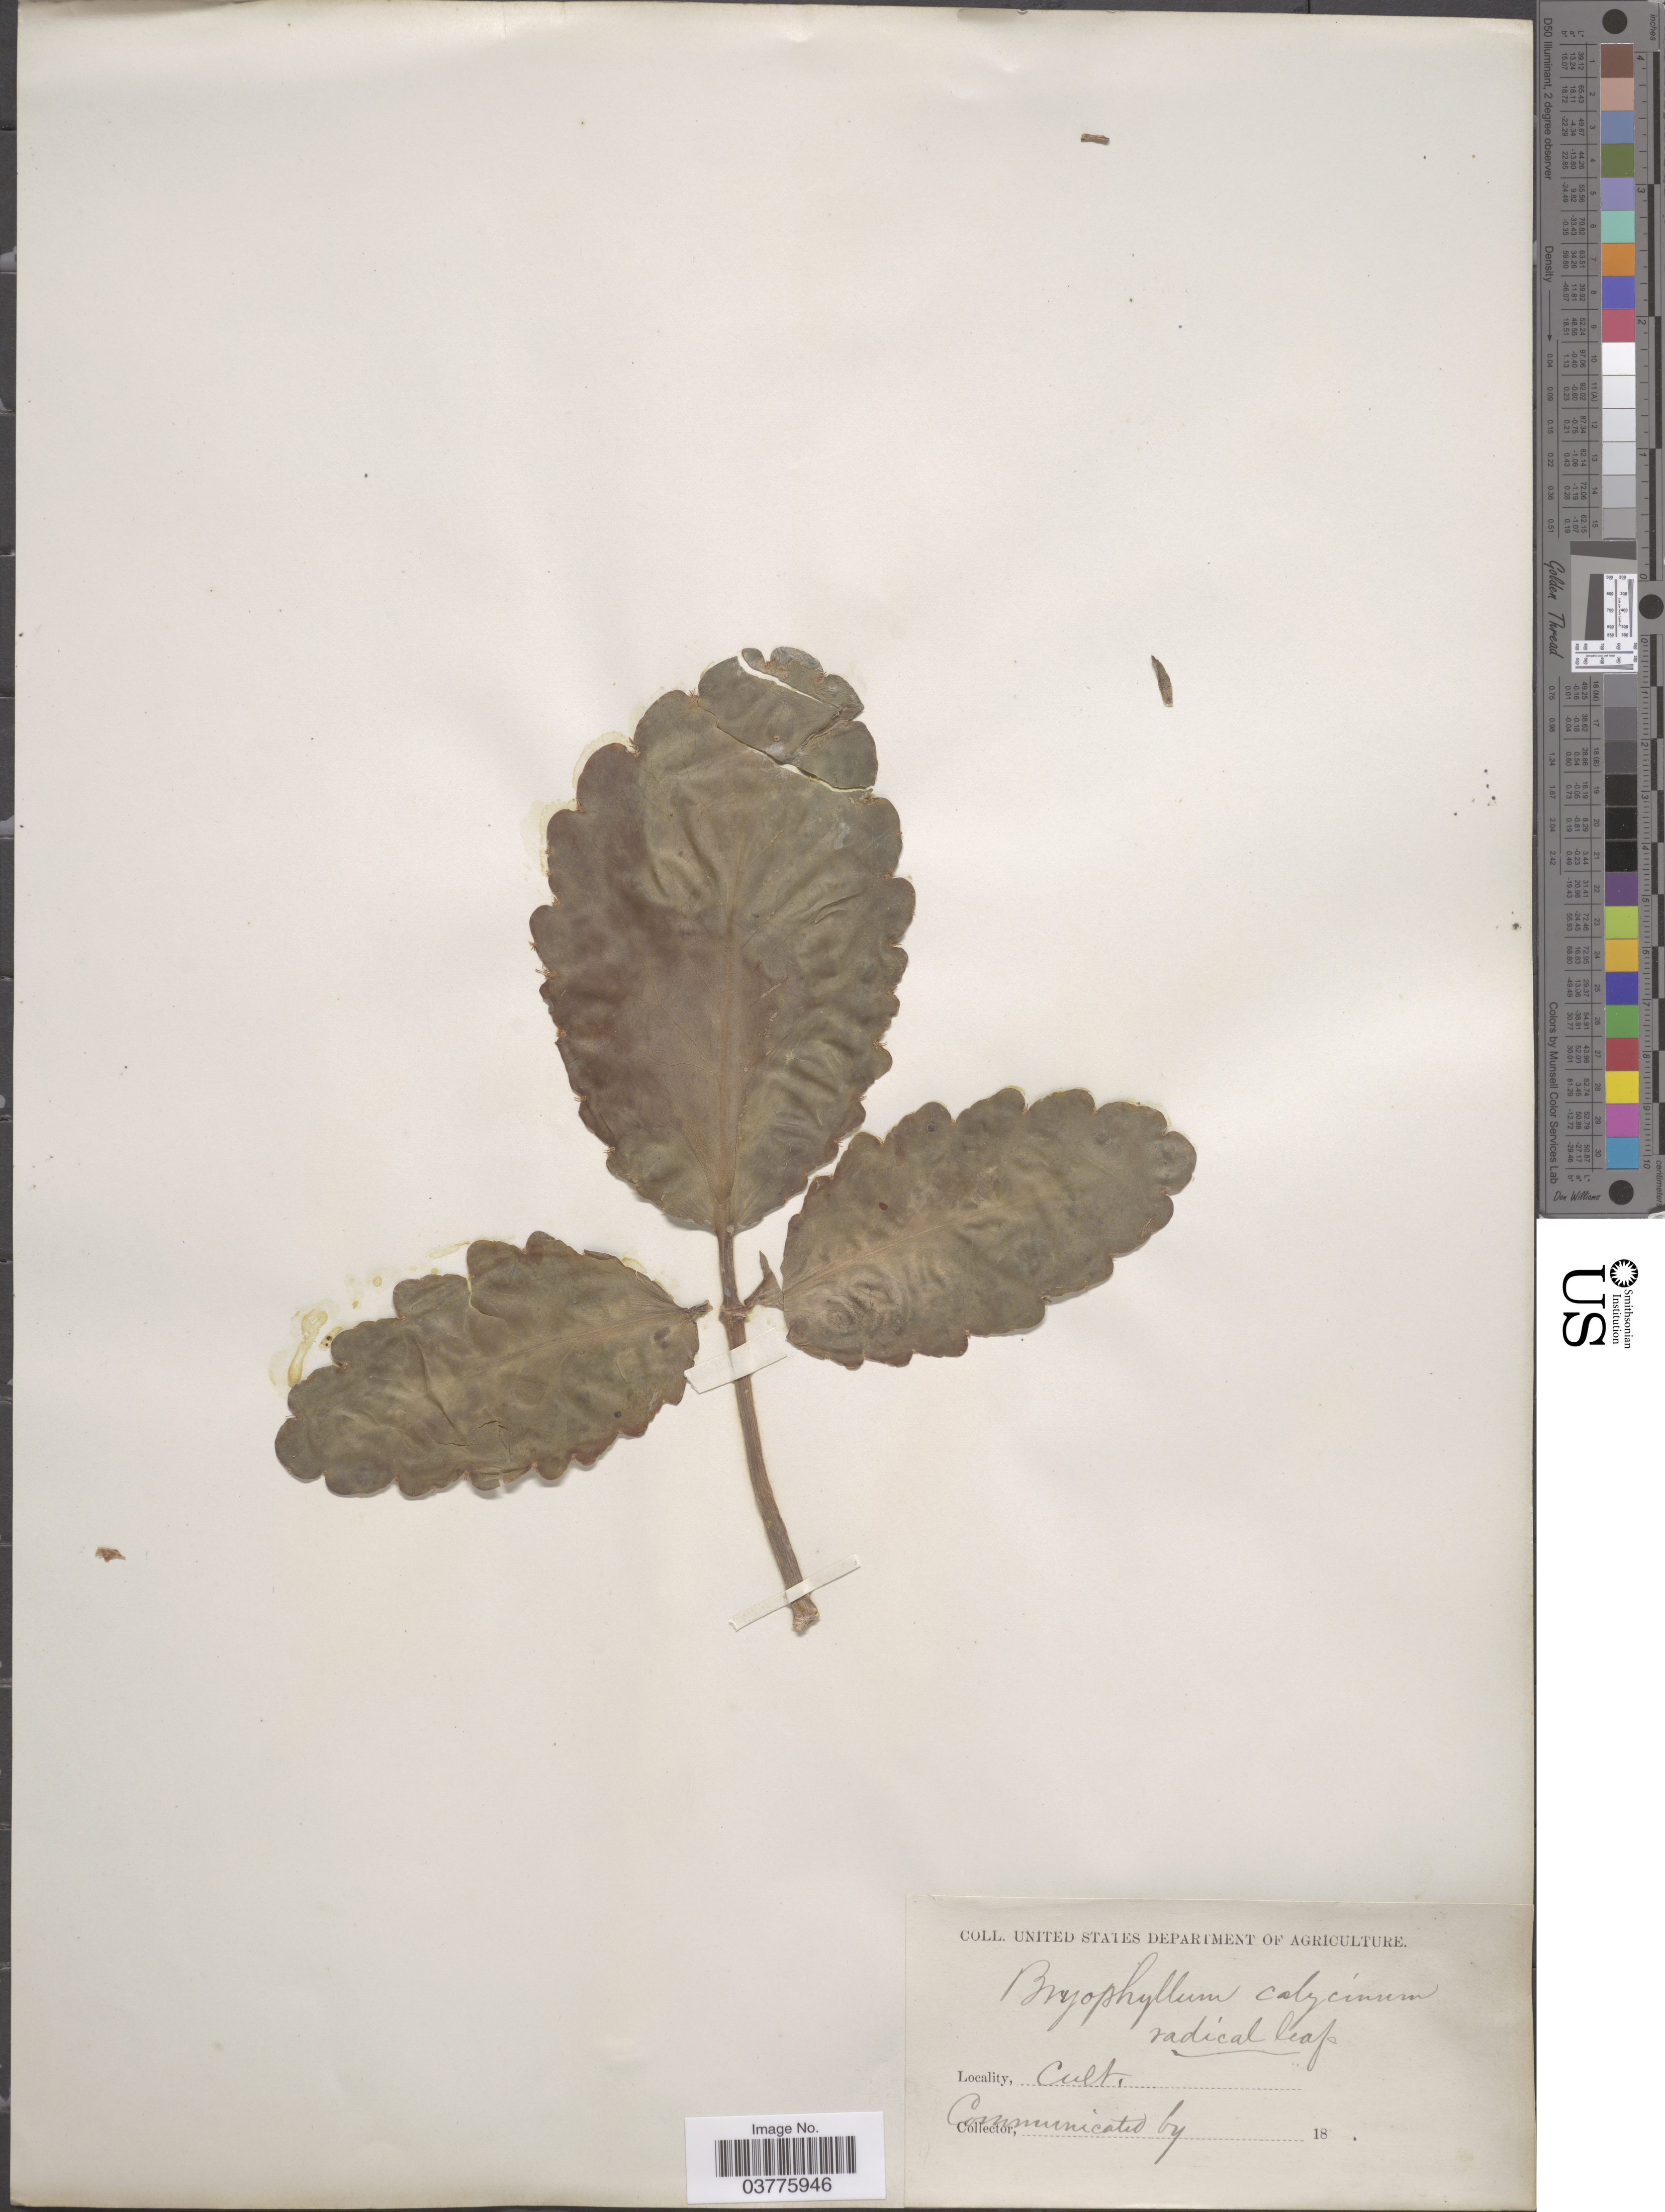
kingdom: Plantae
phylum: Tracheophyta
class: Magnoliopsida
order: Saxifragales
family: Crassulaceae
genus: Kalanchoe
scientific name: Kalanchoe pinnata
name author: (Lam.) Pers.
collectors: United States Department of Agriculture